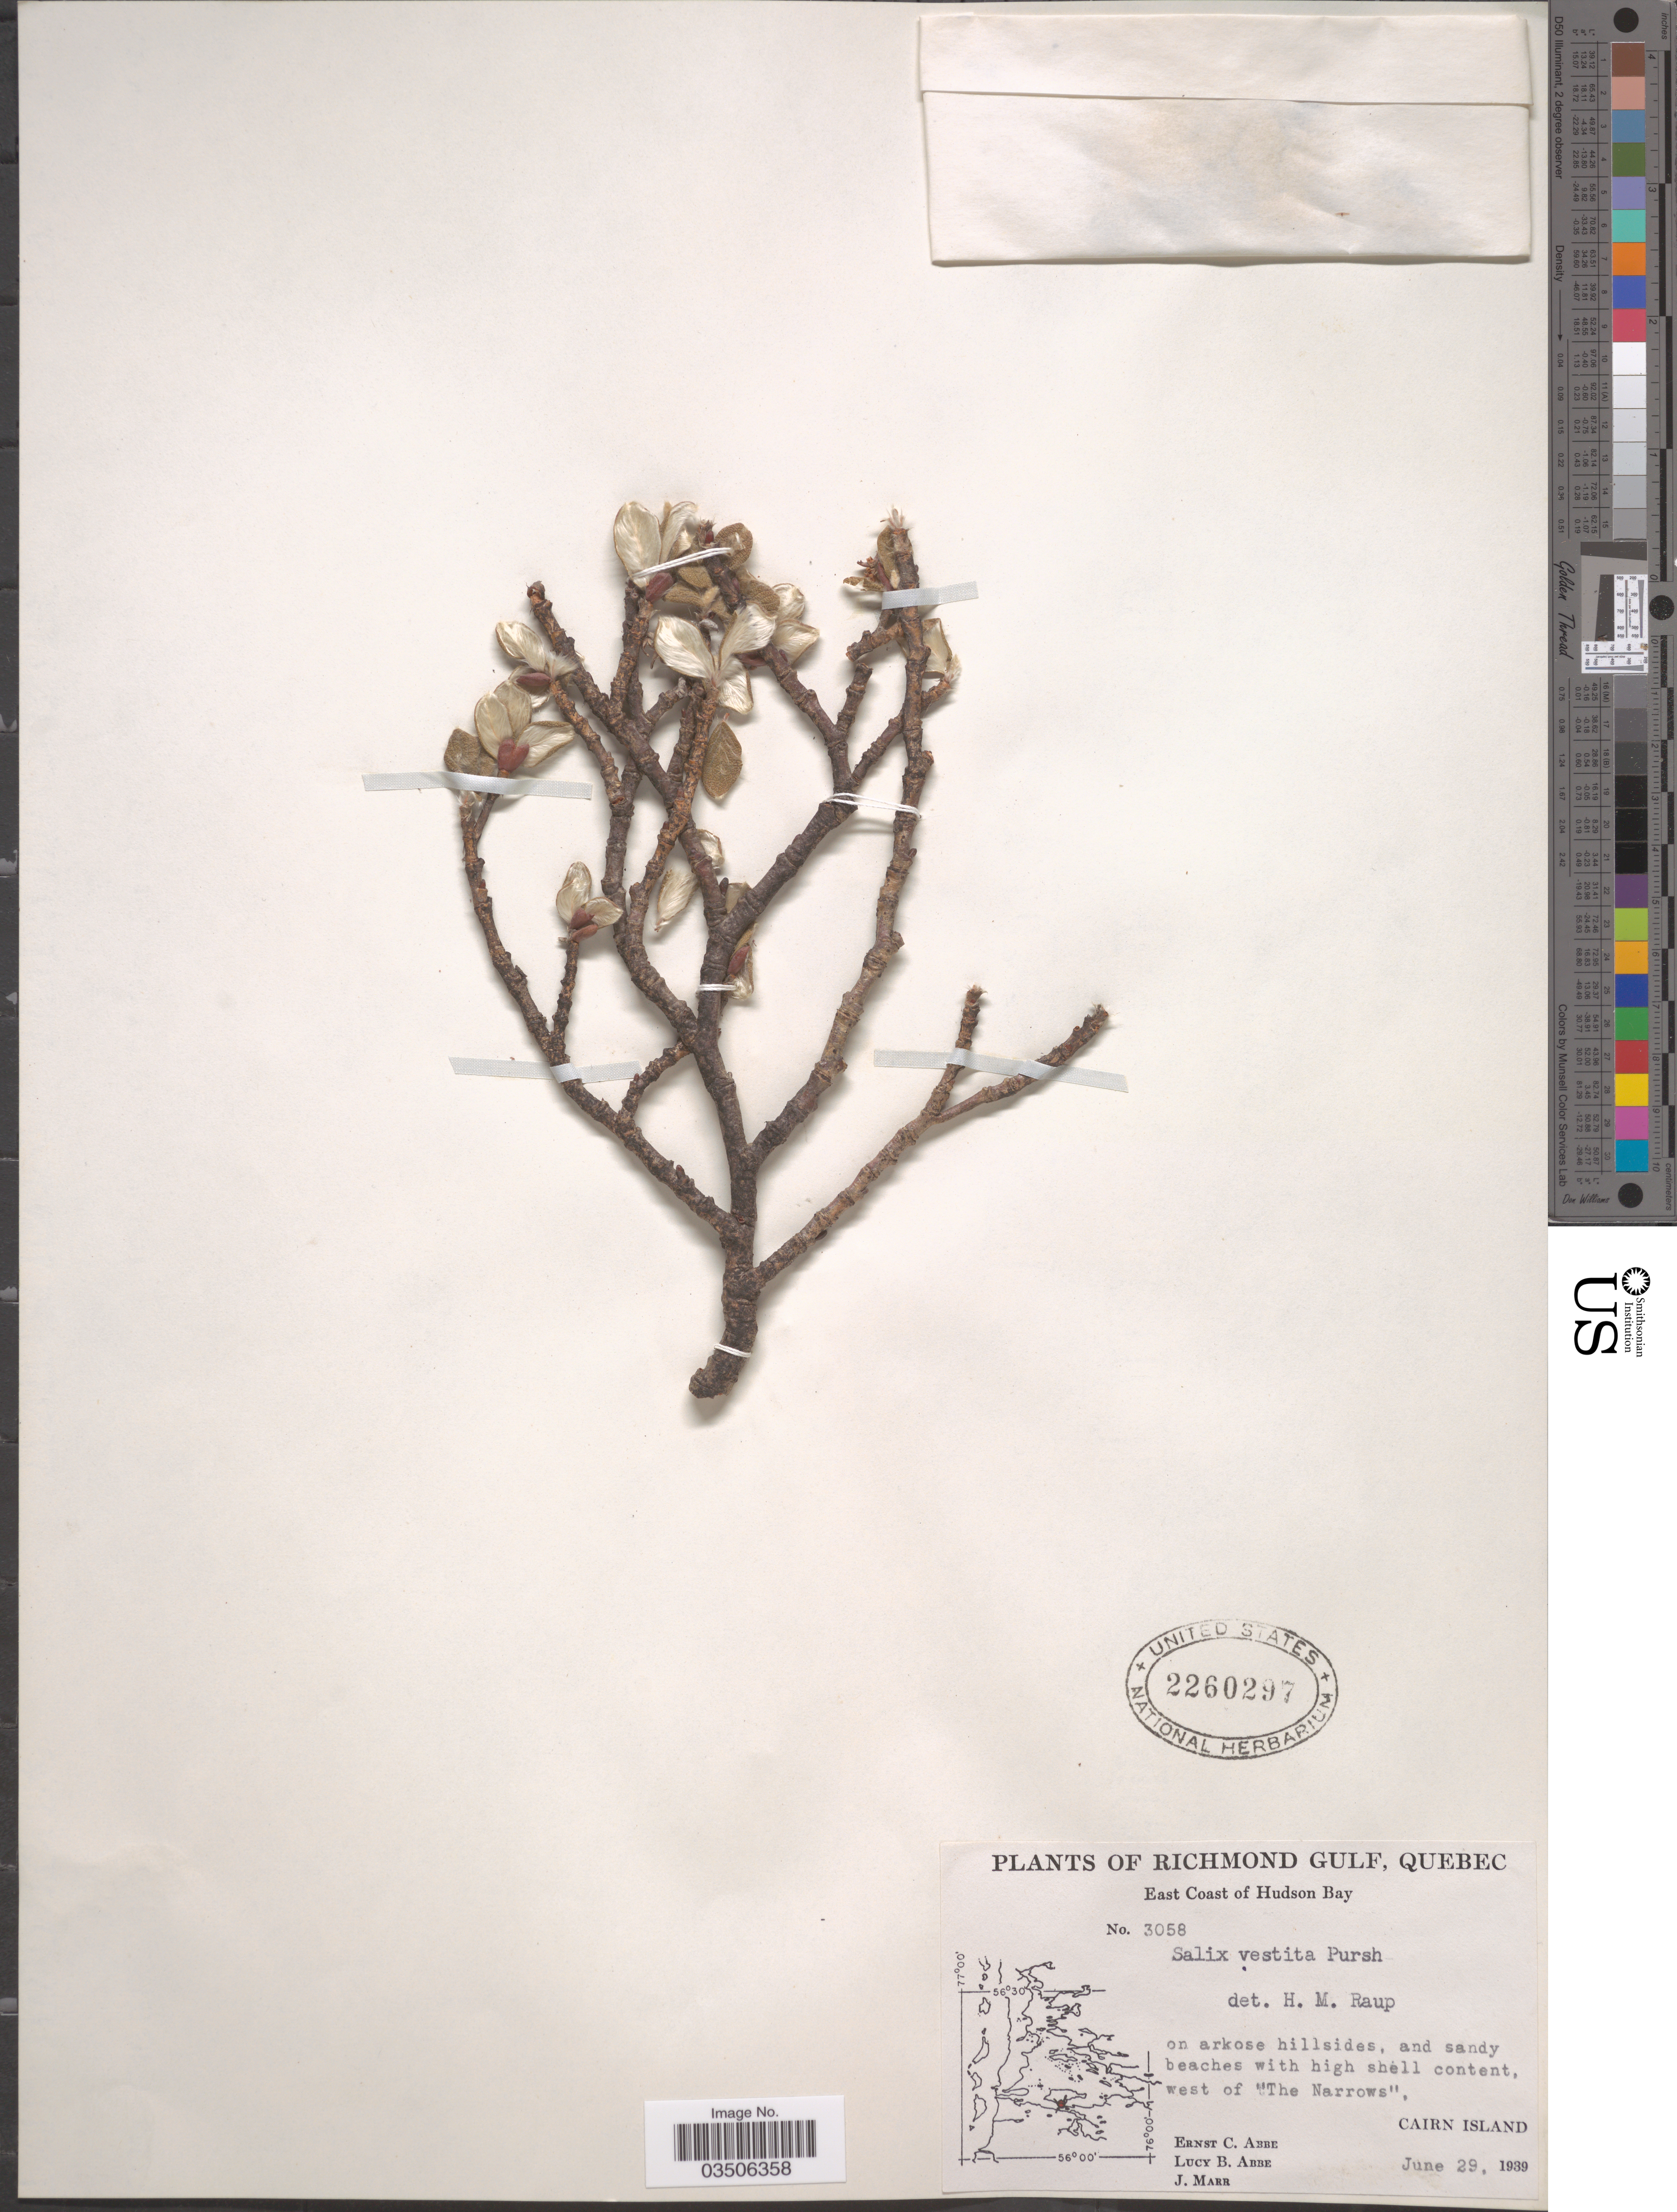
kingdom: Plantae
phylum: Tracheophyta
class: Magnoliopsida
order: Malpighiales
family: Salicaceae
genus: Salix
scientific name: Salix vestita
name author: Pursh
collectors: E. C. Abbe, L. B. Abbe & J. Marr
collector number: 3058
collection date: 1939-06-29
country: Canada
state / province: Quebec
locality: Richmond Gulf. East Coast of Hudson Bay. West of "The Narrows". Cairn Island.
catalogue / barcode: US 2260297